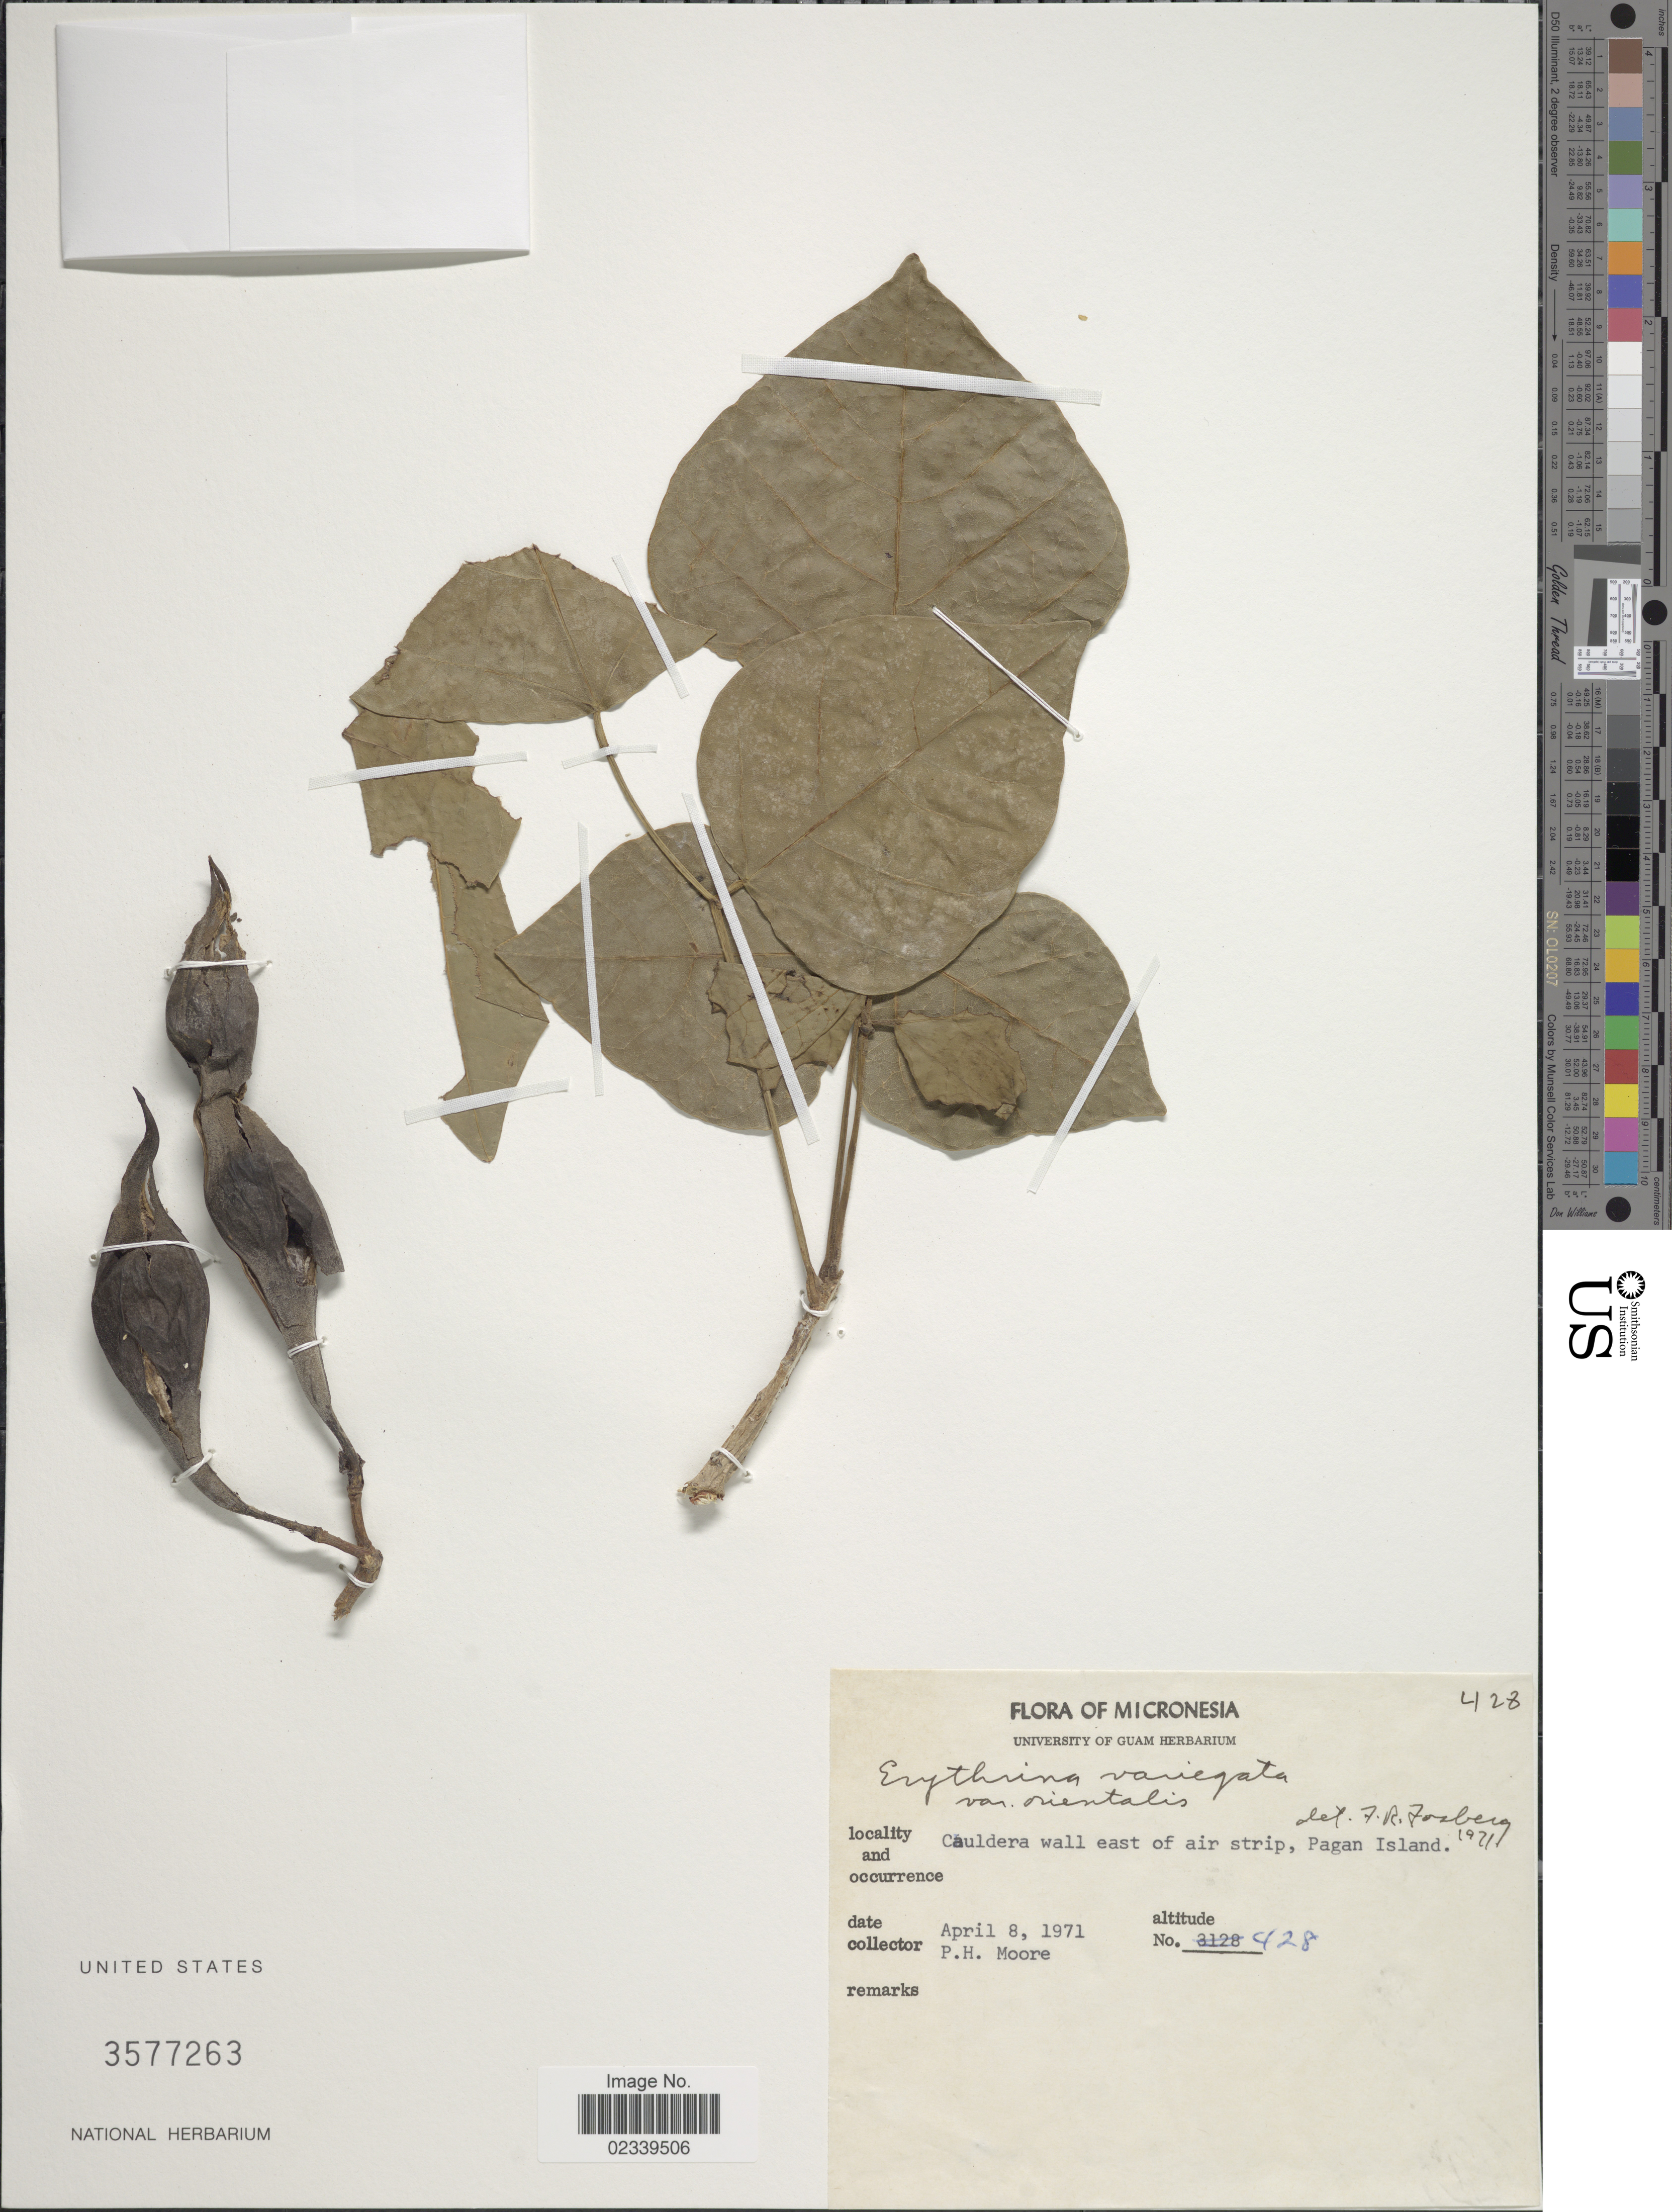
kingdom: Plantae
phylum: Tracheophyta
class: Magnoliopsida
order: Fabales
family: Fabaceae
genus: Erythrina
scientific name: Erythrina variegata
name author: L.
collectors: P. H. Moore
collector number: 428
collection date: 1971-04-08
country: Northern Mariana Islands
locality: Cauldera wall east of air strip, Pagan Island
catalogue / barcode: US 3577263